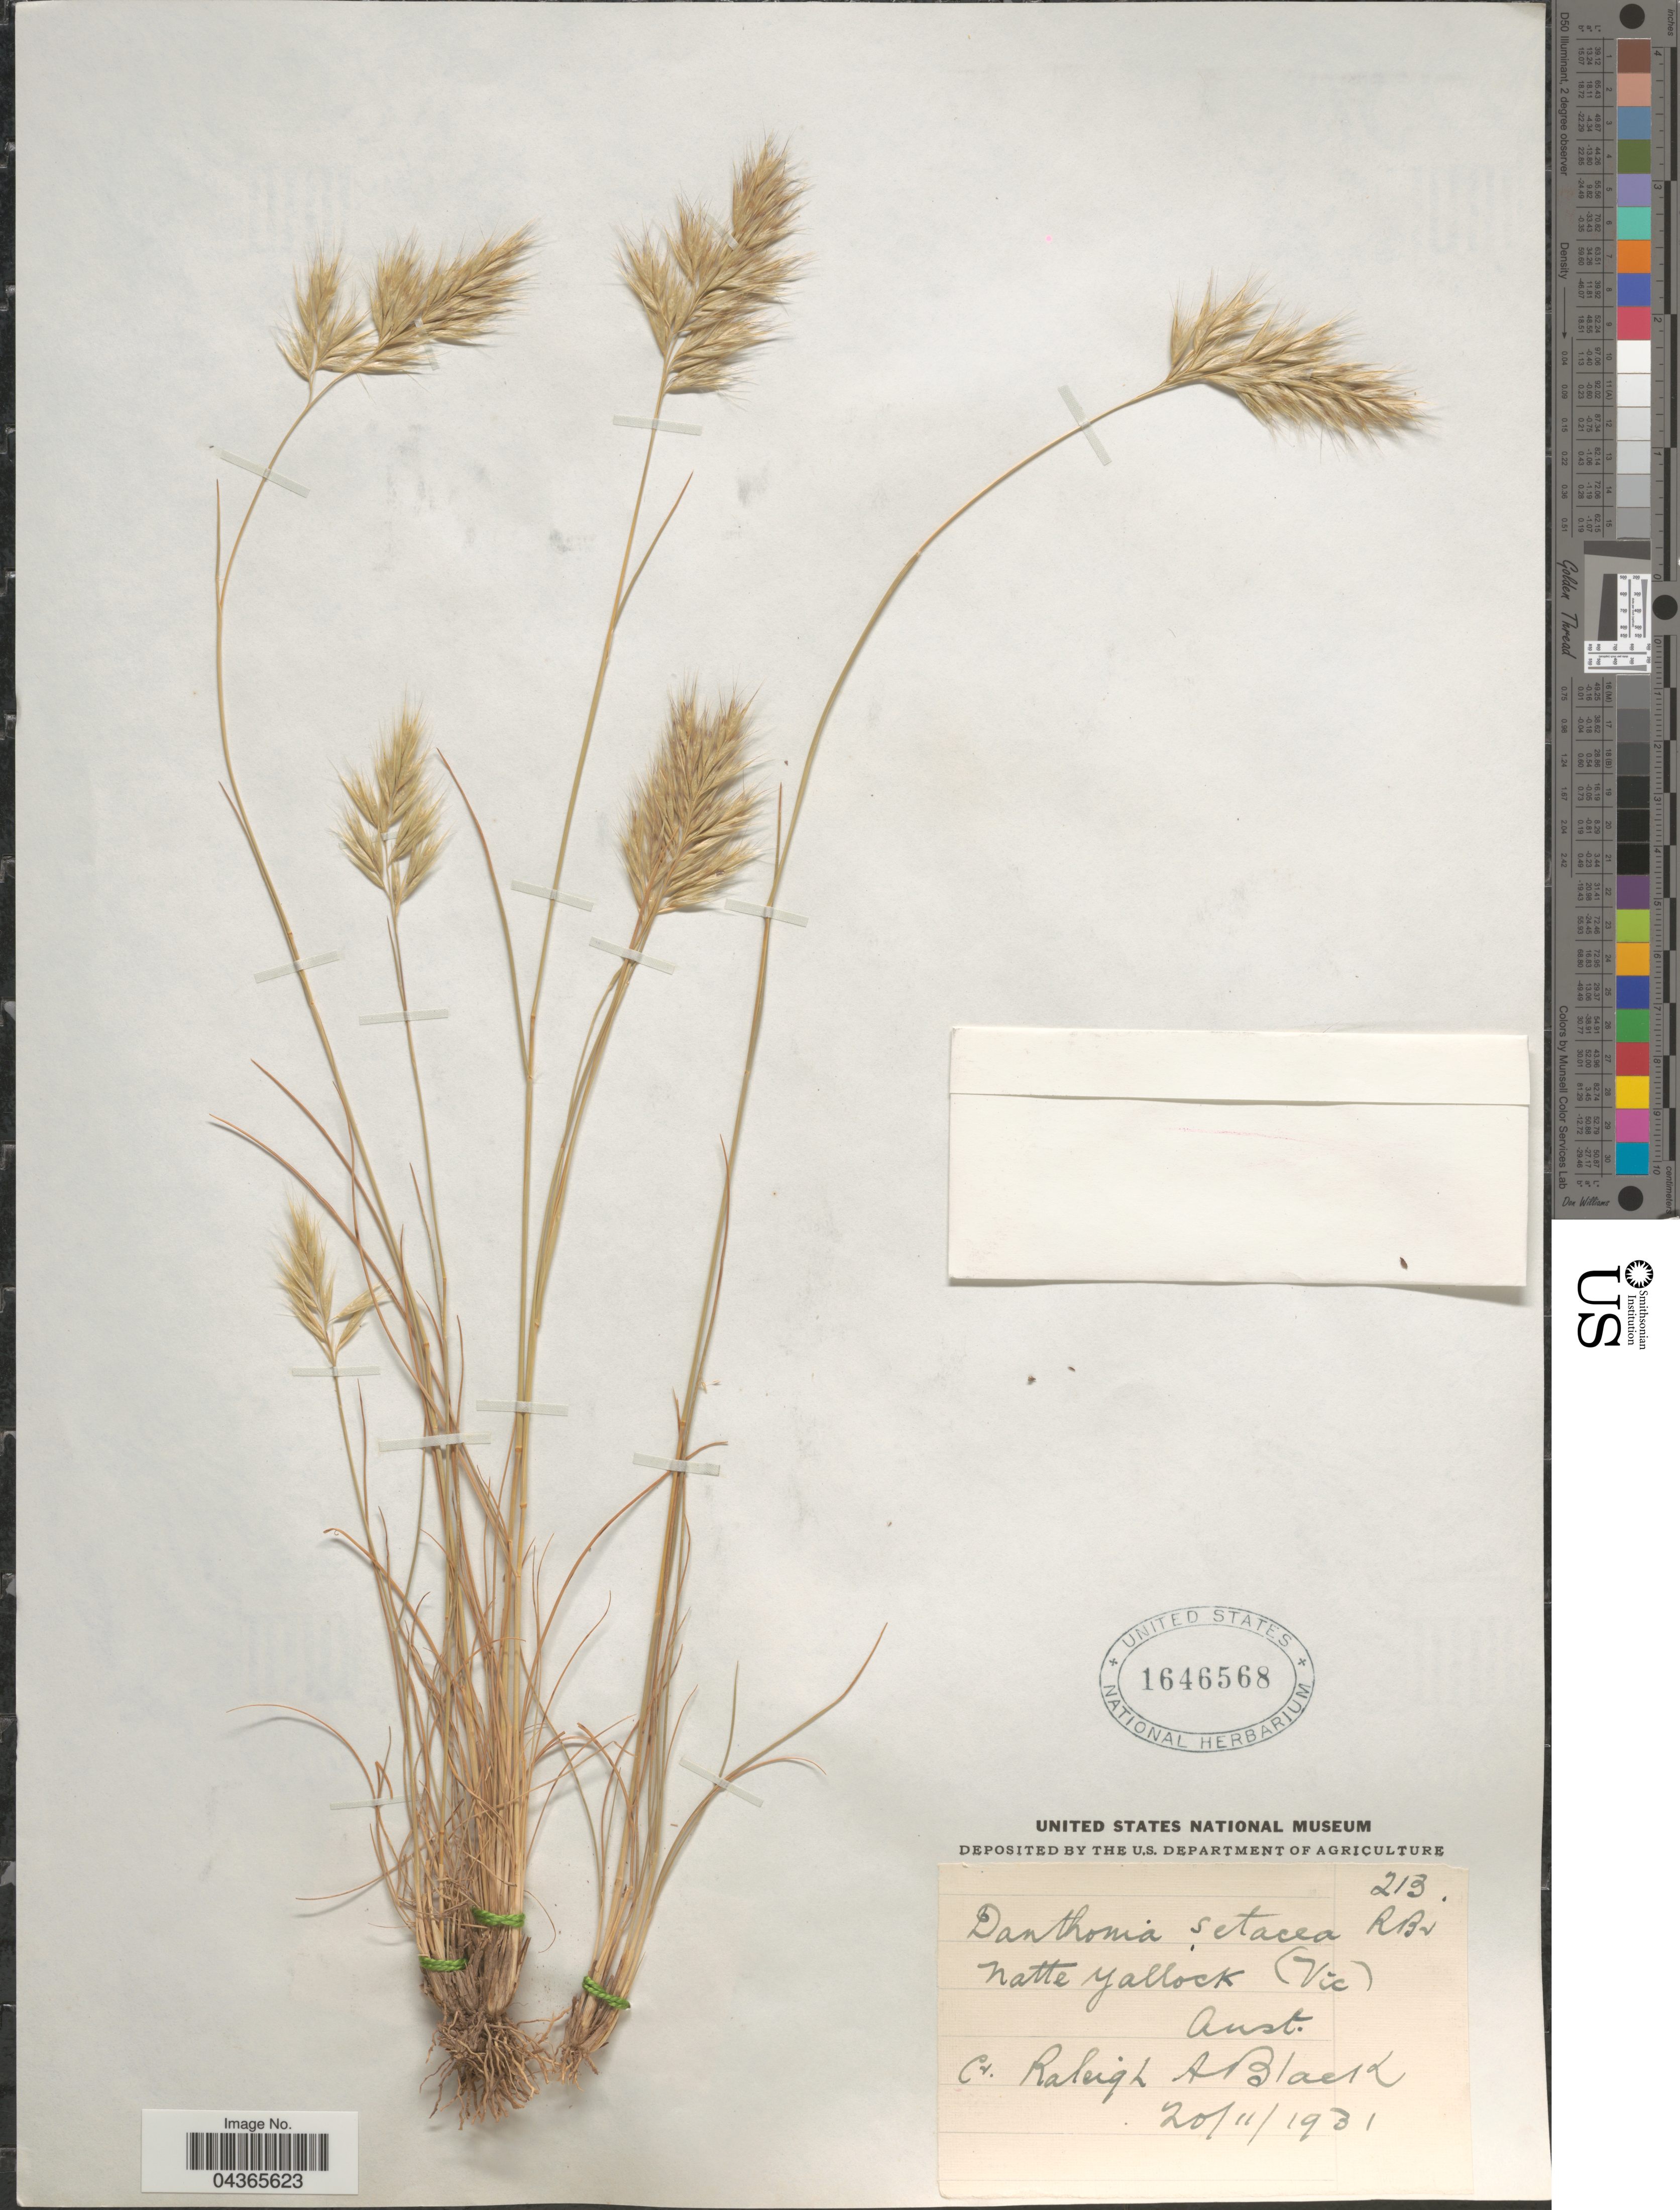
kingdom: Plantae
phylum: Tracheophyta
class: Liliopsida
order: Poales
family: Poaceae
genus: Rytidosperma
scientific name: Rytidosperma setaceum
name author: (R. Br.) Connor & Edgar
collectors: R. A. Black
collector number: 213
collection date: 1931-11-20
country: Australia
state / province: Victoria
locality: Natte Yallock (Vic).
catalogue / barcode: US 1646568